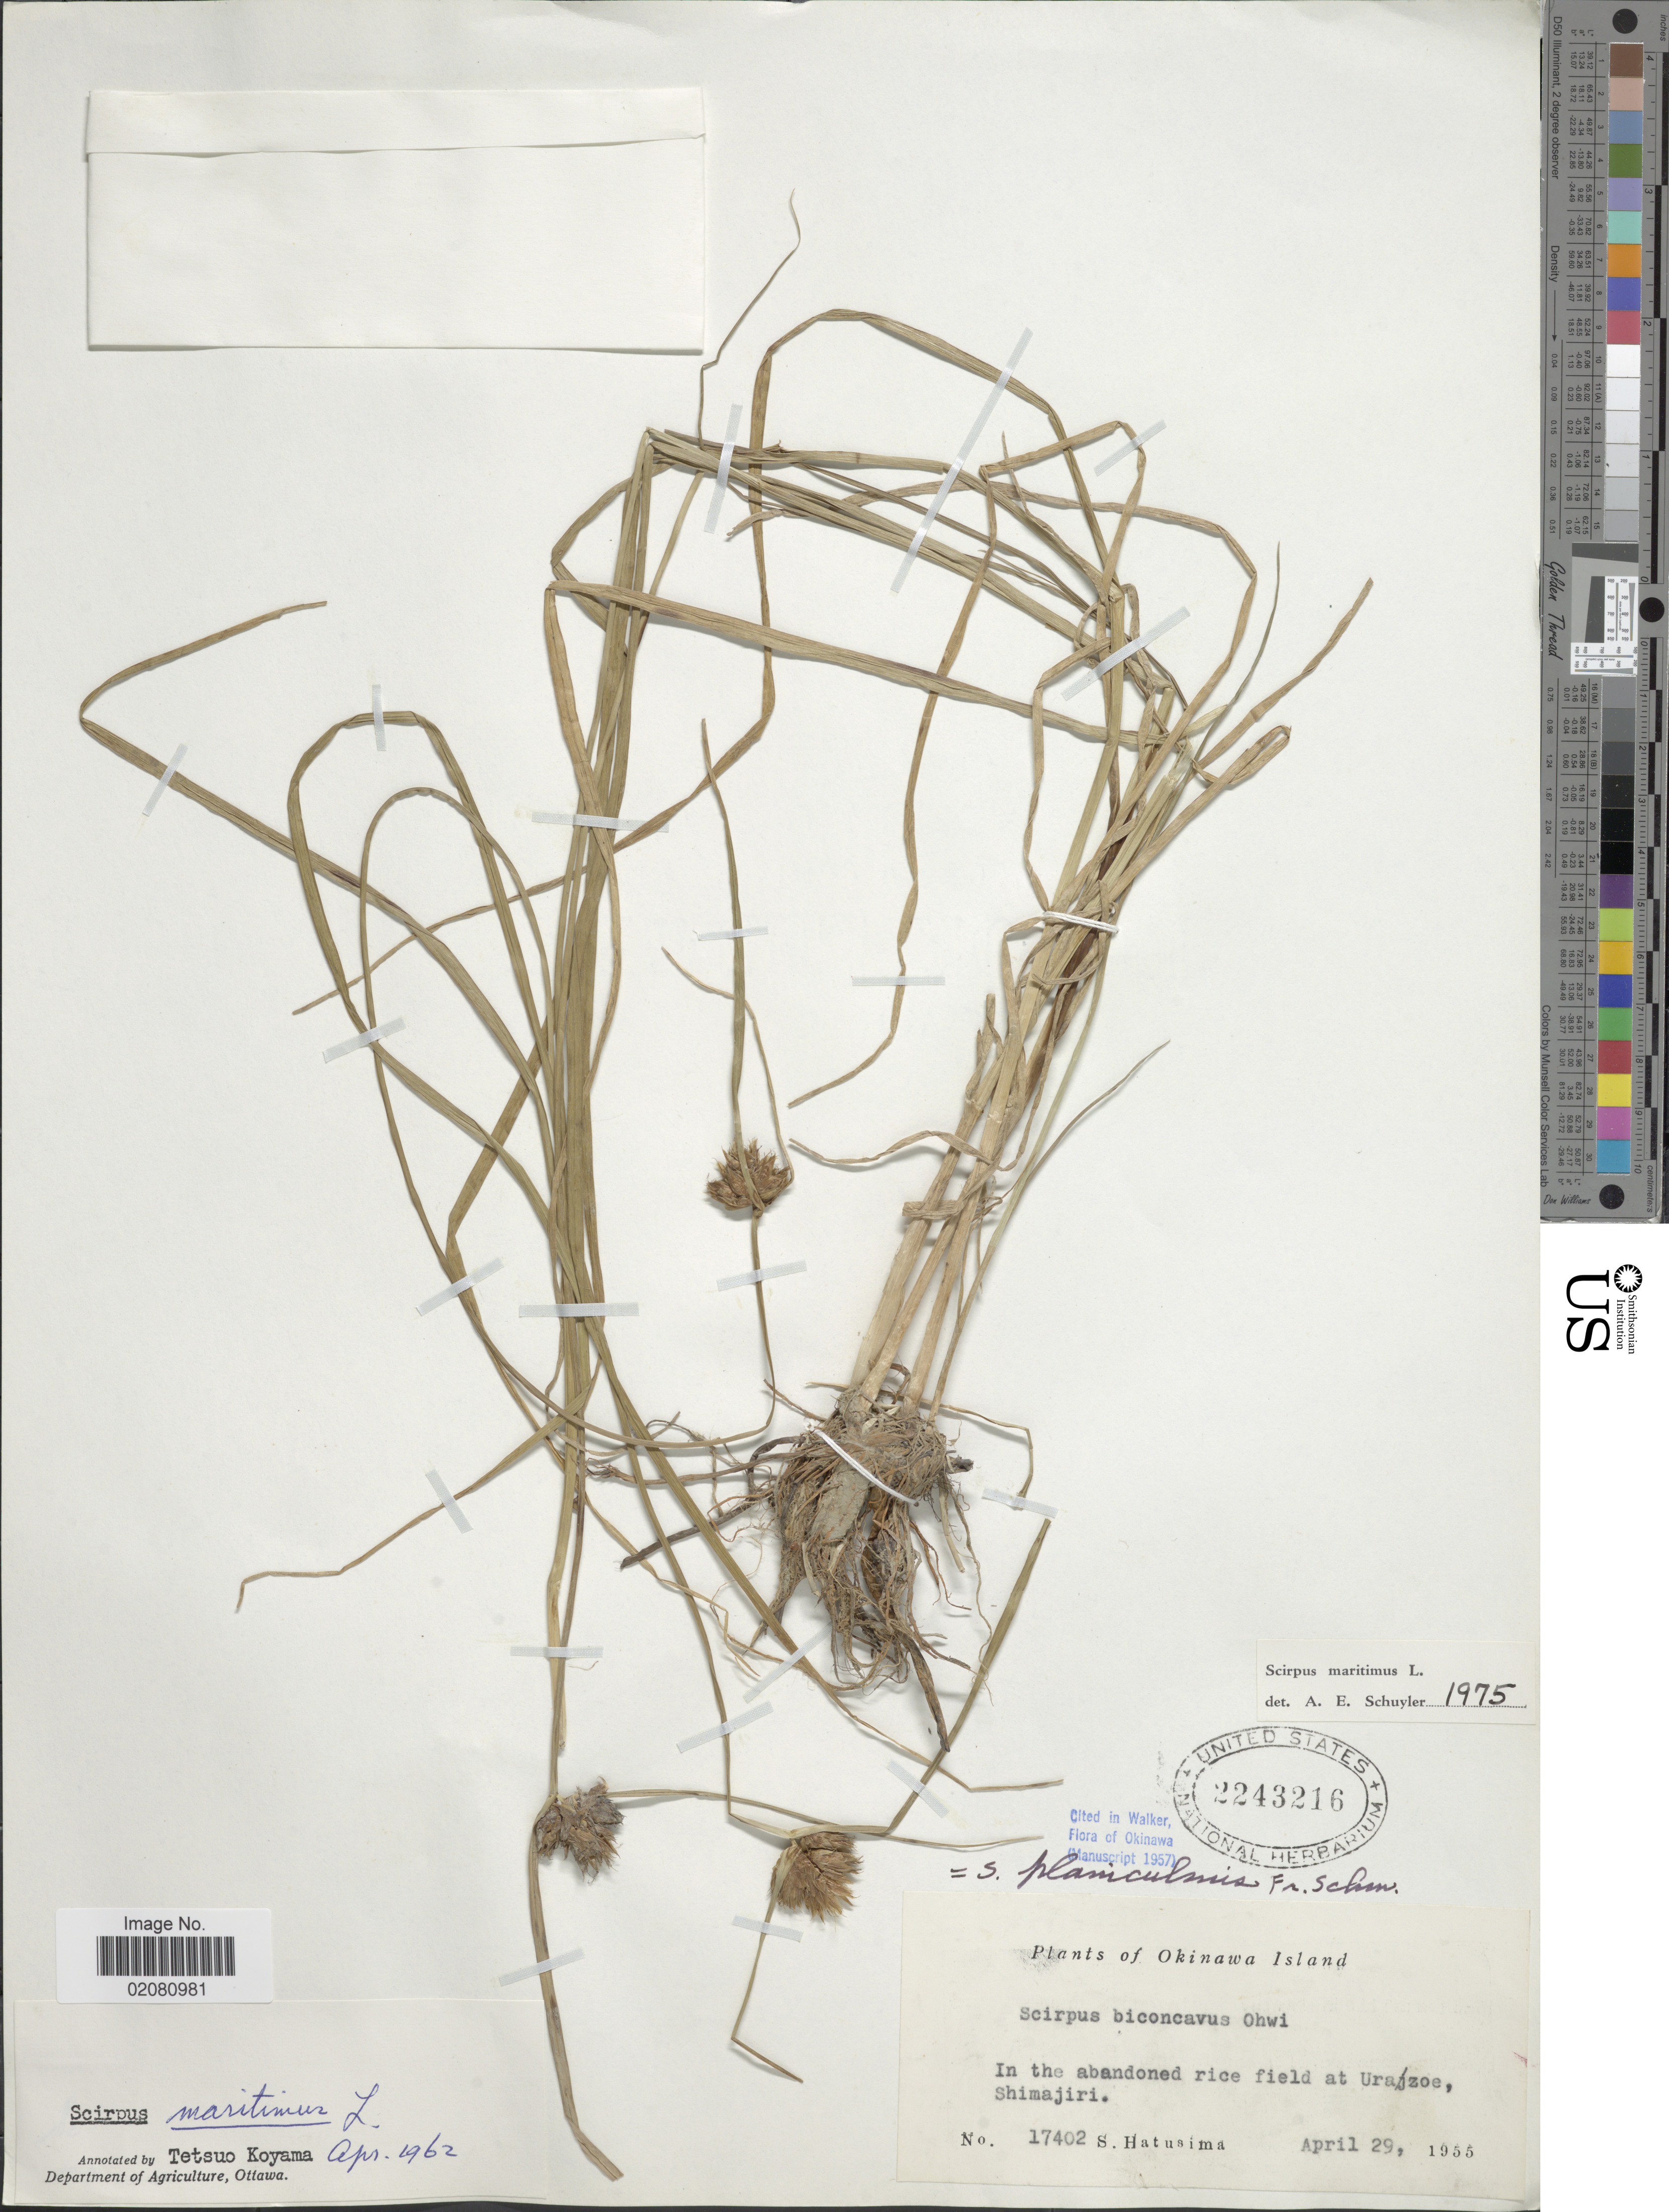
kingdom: Plantae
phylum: Tracheophyta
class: Liliopsida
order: Poales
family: Cyperaceae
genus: Bolboschoenus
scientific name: Bolboschoenus maritimus subsp. maritimus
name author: (L.) Palla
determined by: Strong, Mark T., (BOT), Smithsonian Institution - National Museum of Natural History (UNITED STATES)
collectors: S. Hatushima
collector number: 17402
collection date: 1955-04-29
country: Japan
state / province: Okinawa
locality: Okinawa Island. Abandoned rice field at Urazoe Shimajiri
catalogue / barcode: US 2243216